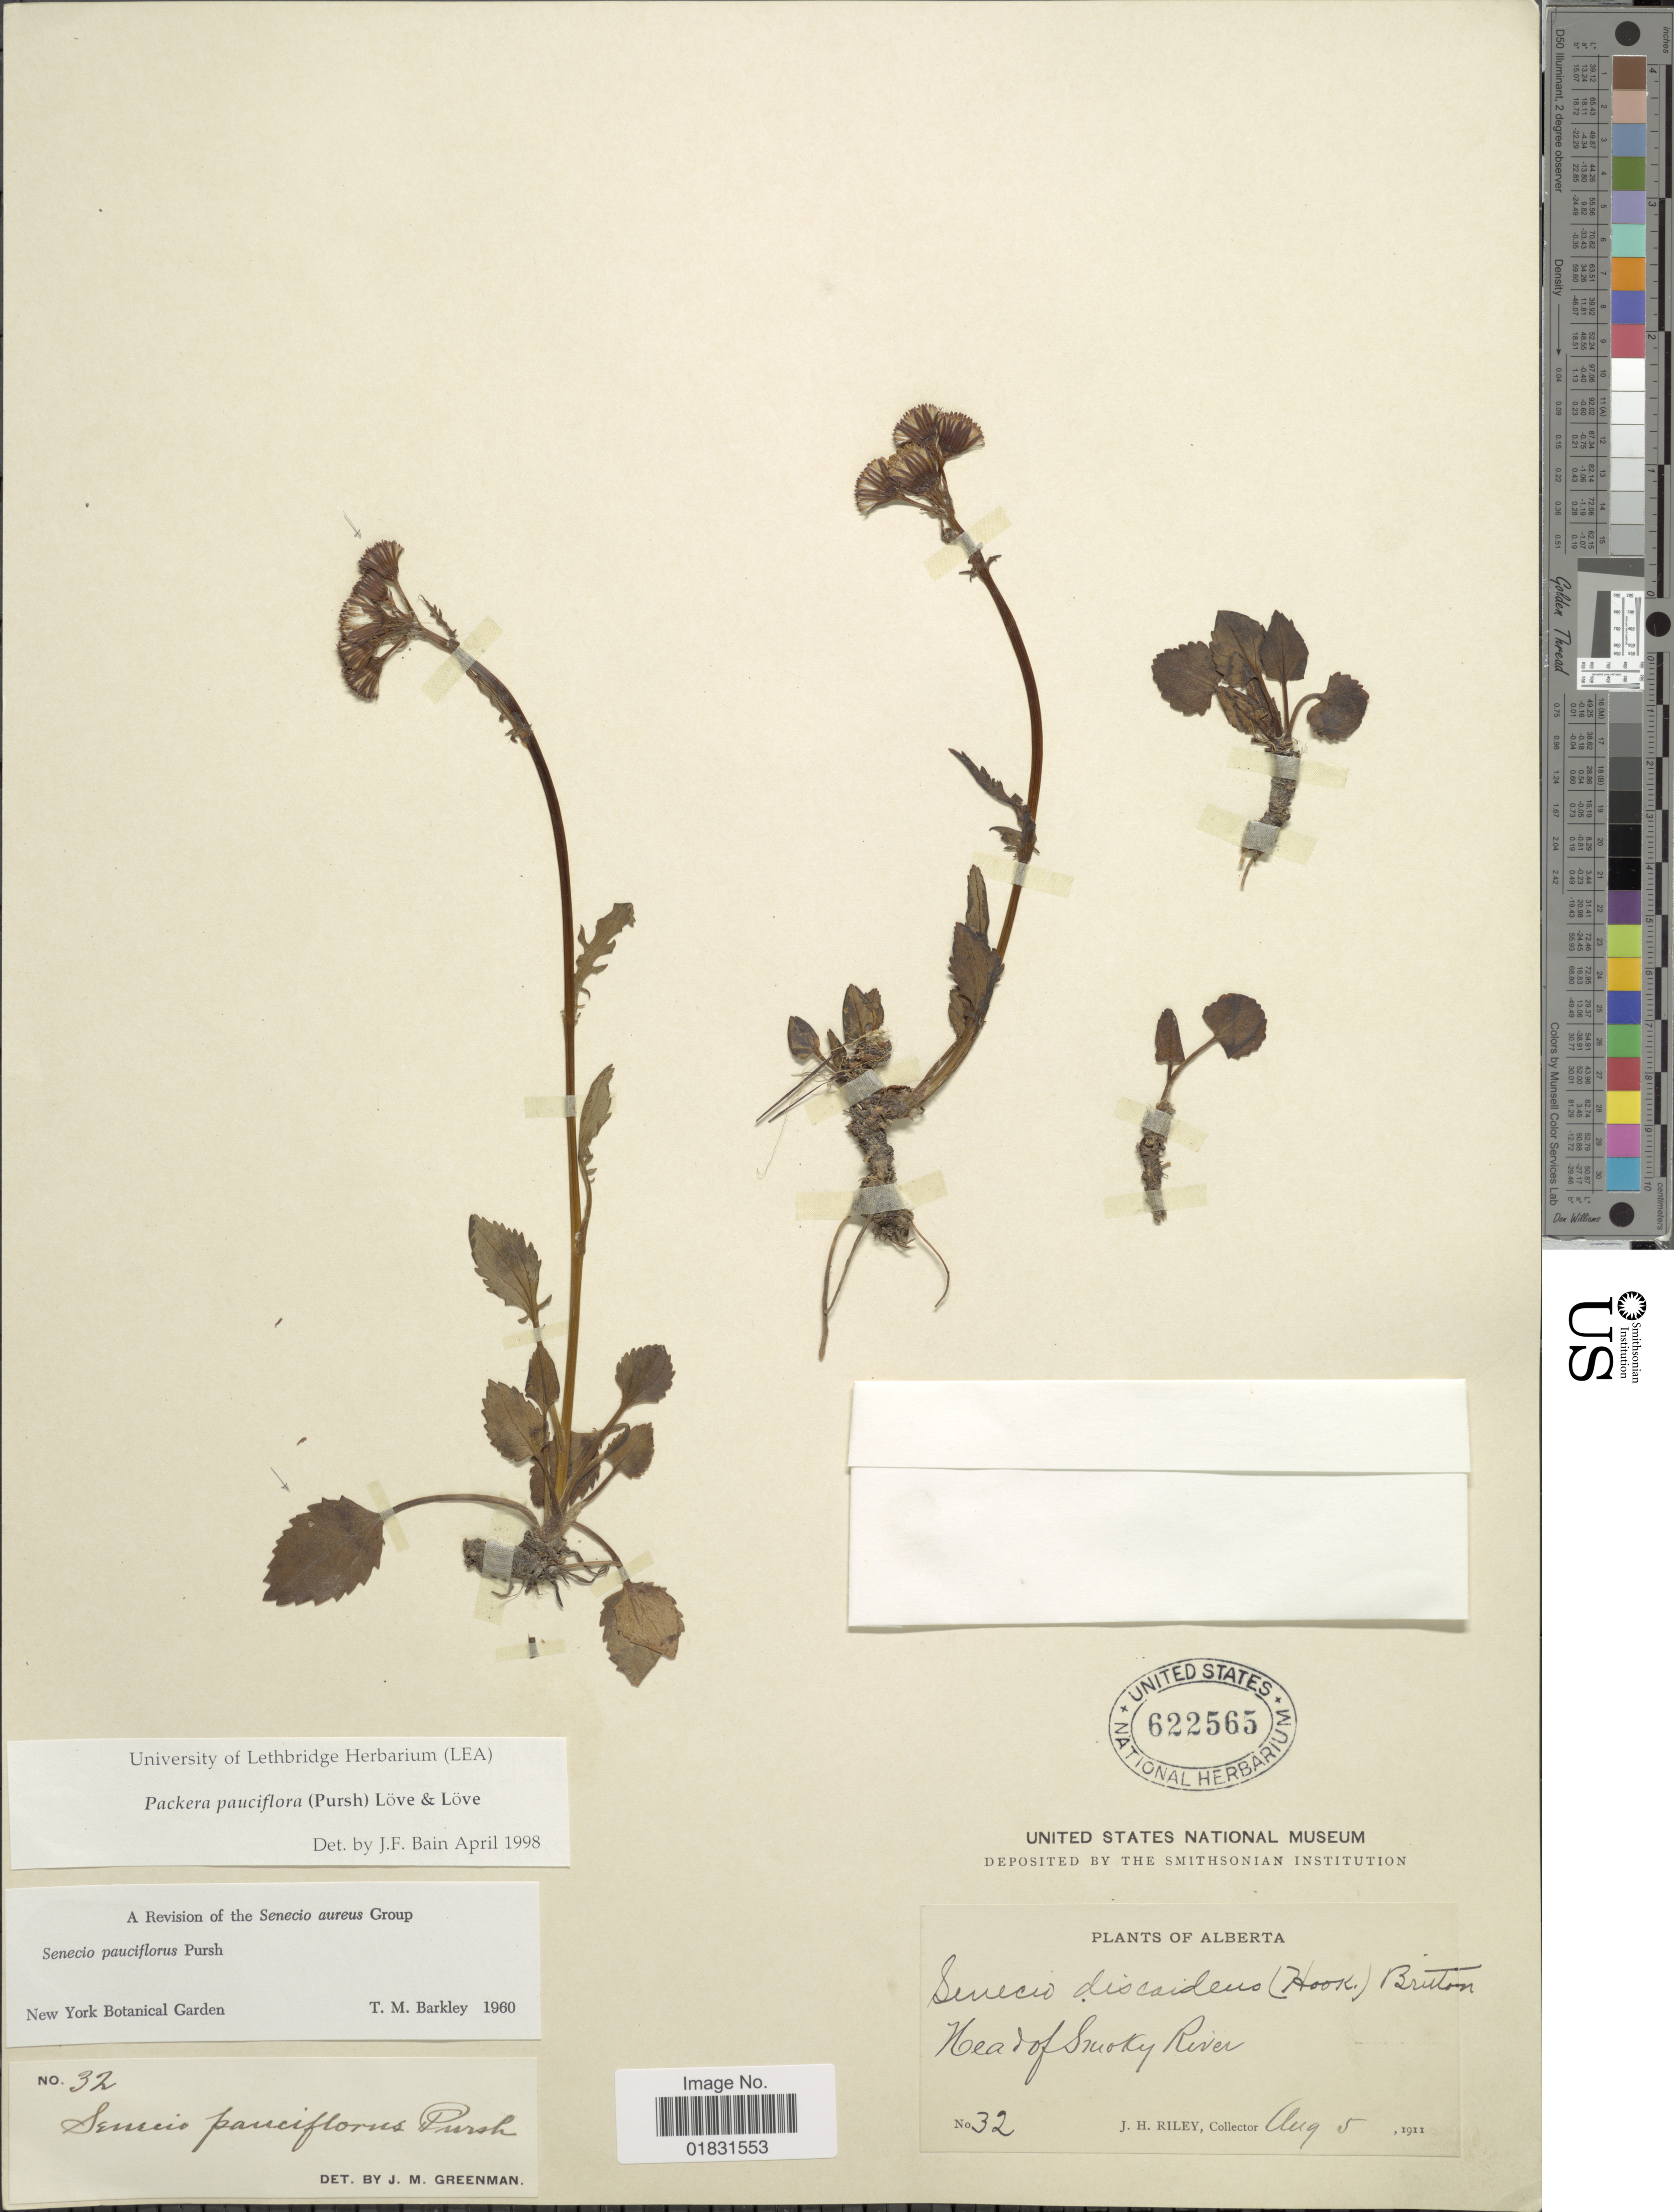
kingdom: Plantae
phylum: Tracheophyta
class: Magnoliopsida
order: Asterales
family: Asteraceae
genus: Packera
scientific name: Packera pauciflora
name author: (Pursh) W.A. Weber & Á. Löve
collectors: J. H. Riley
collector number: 32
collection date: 1911-08-05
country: Canada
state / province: Alberta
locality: Head of Smoky River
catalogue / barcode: US 622565